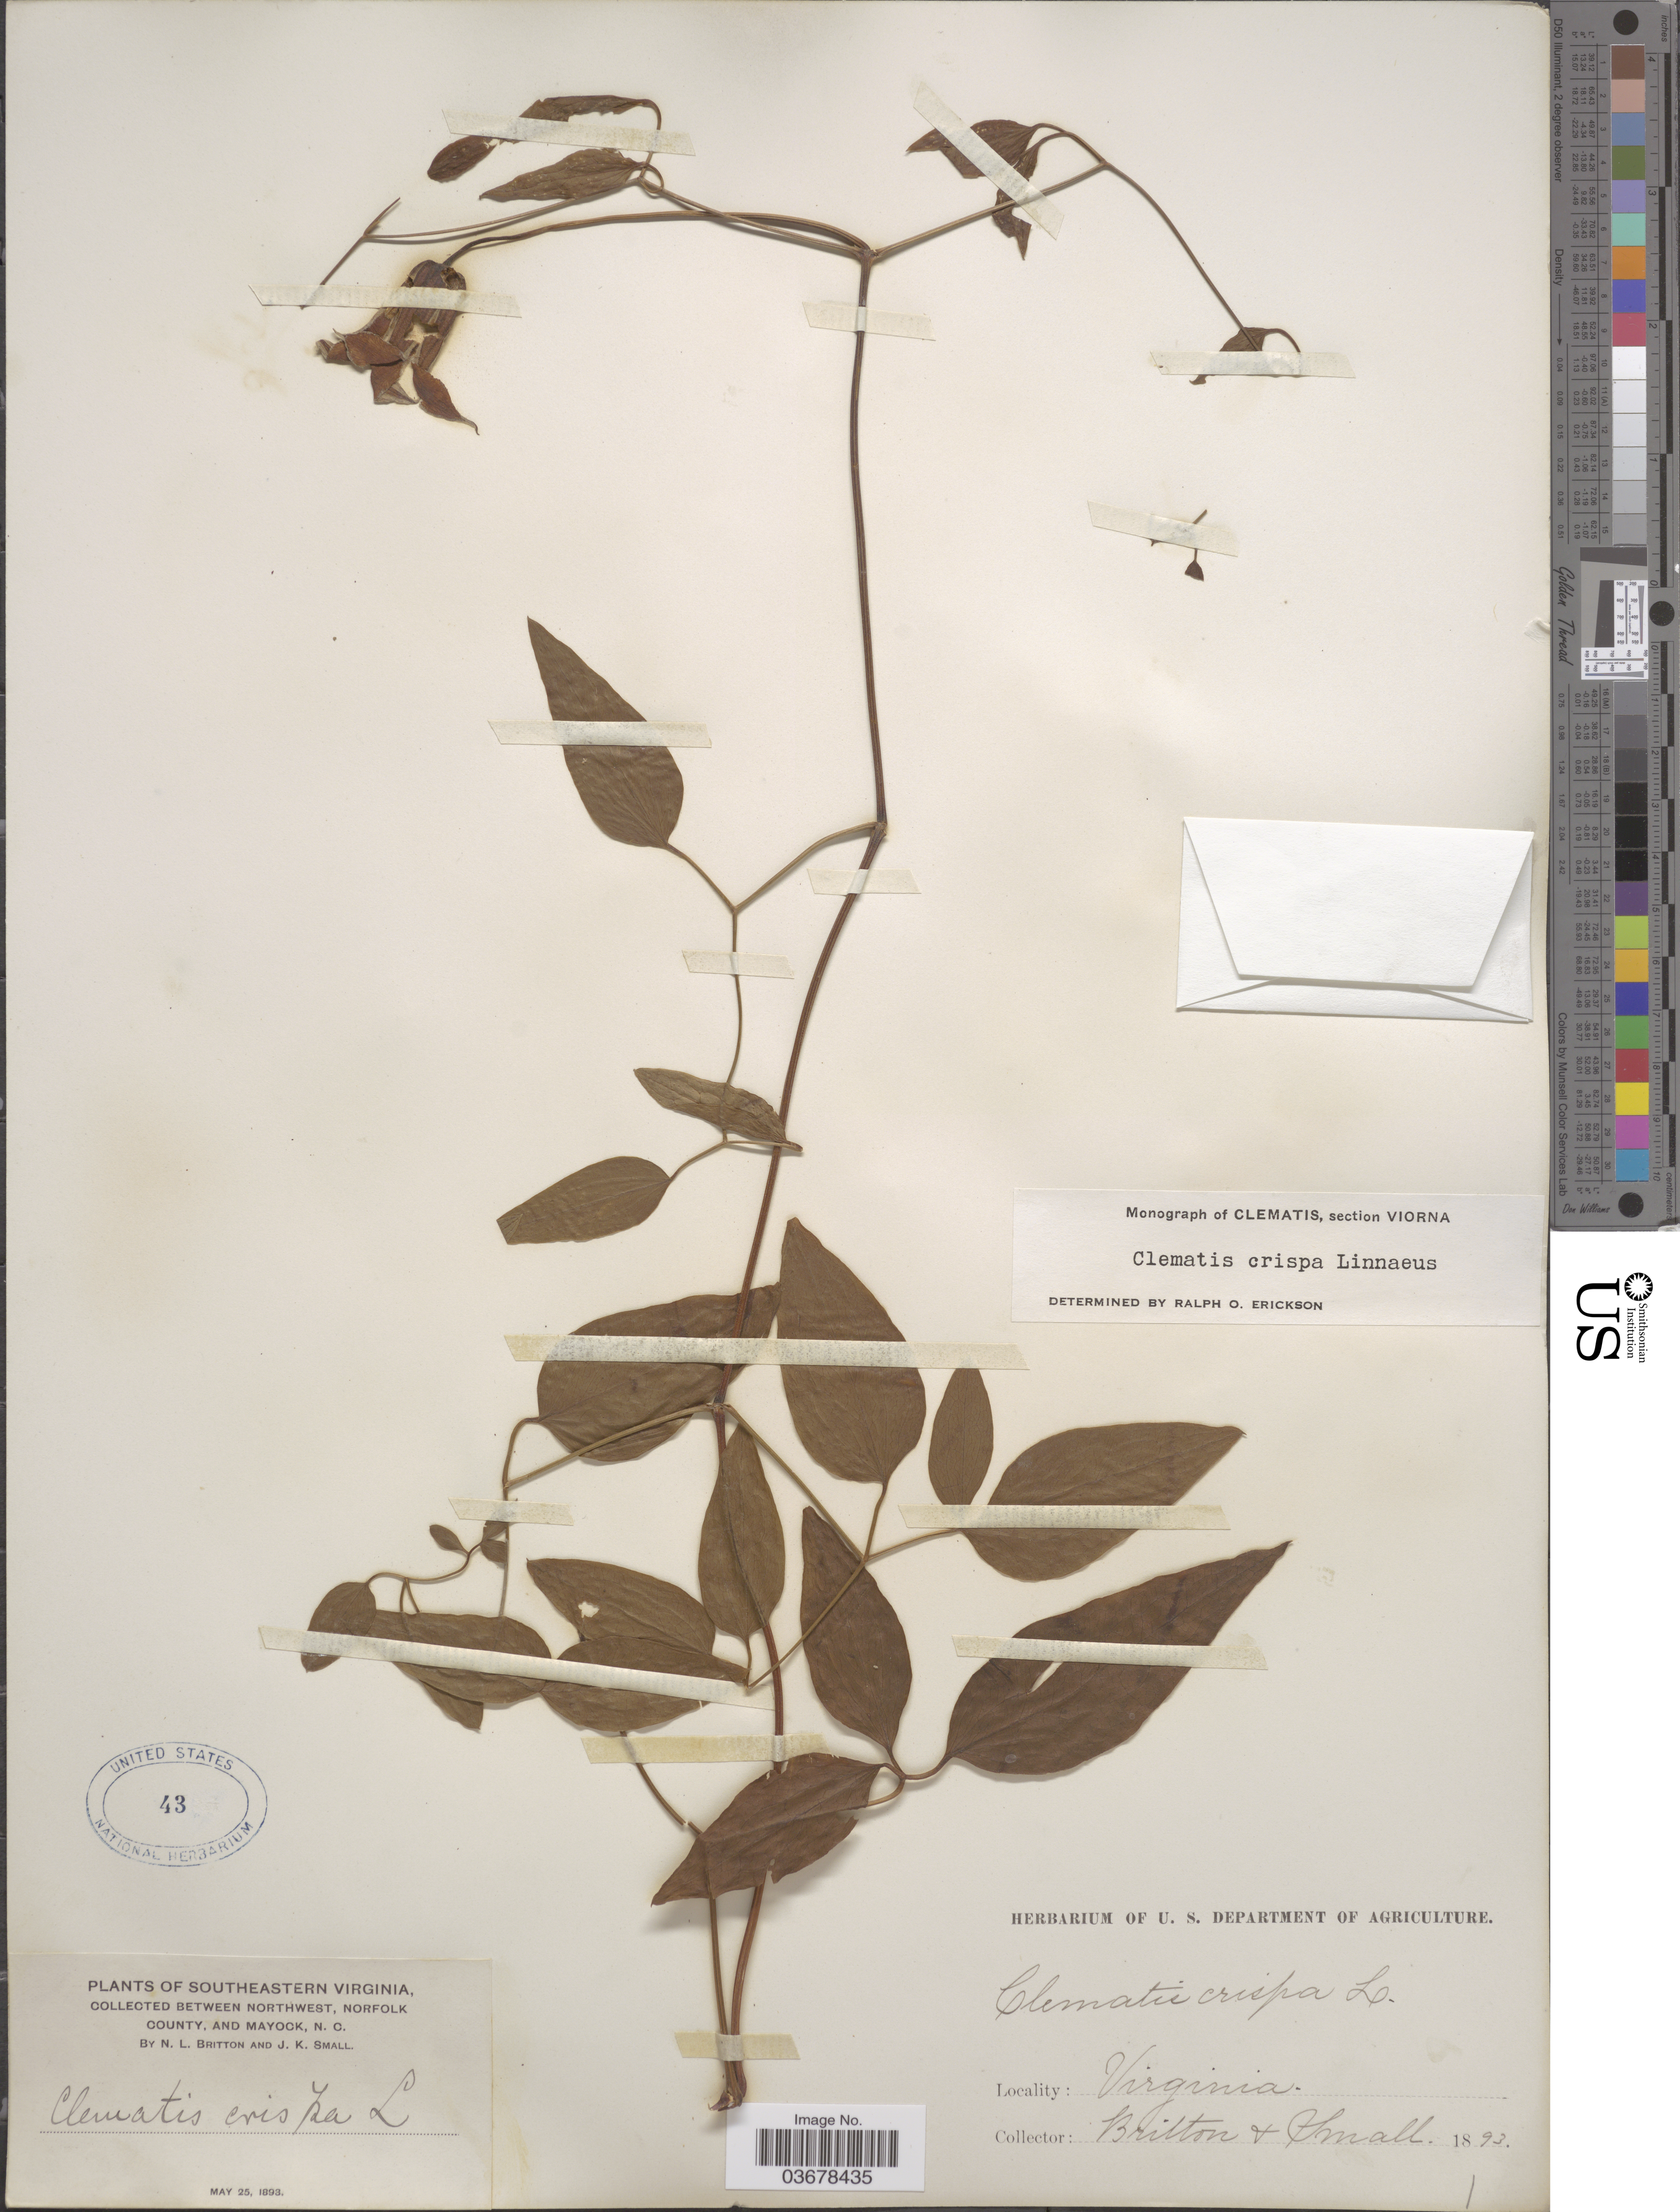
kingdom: Plantae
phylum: Tracheophyta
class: Magnoliopsida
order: Ranunculales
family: Ranunculaceae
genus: Clematis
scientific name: Clematis viorna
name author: L.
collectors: N. Britton & J. K. Small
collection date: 1893-05-25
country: United States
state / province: Virginia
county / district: City of Norfolk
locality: Southeastern Virginia. Between Northwest, Norfolk County, and Mayock, N. C.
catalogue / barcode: US 43